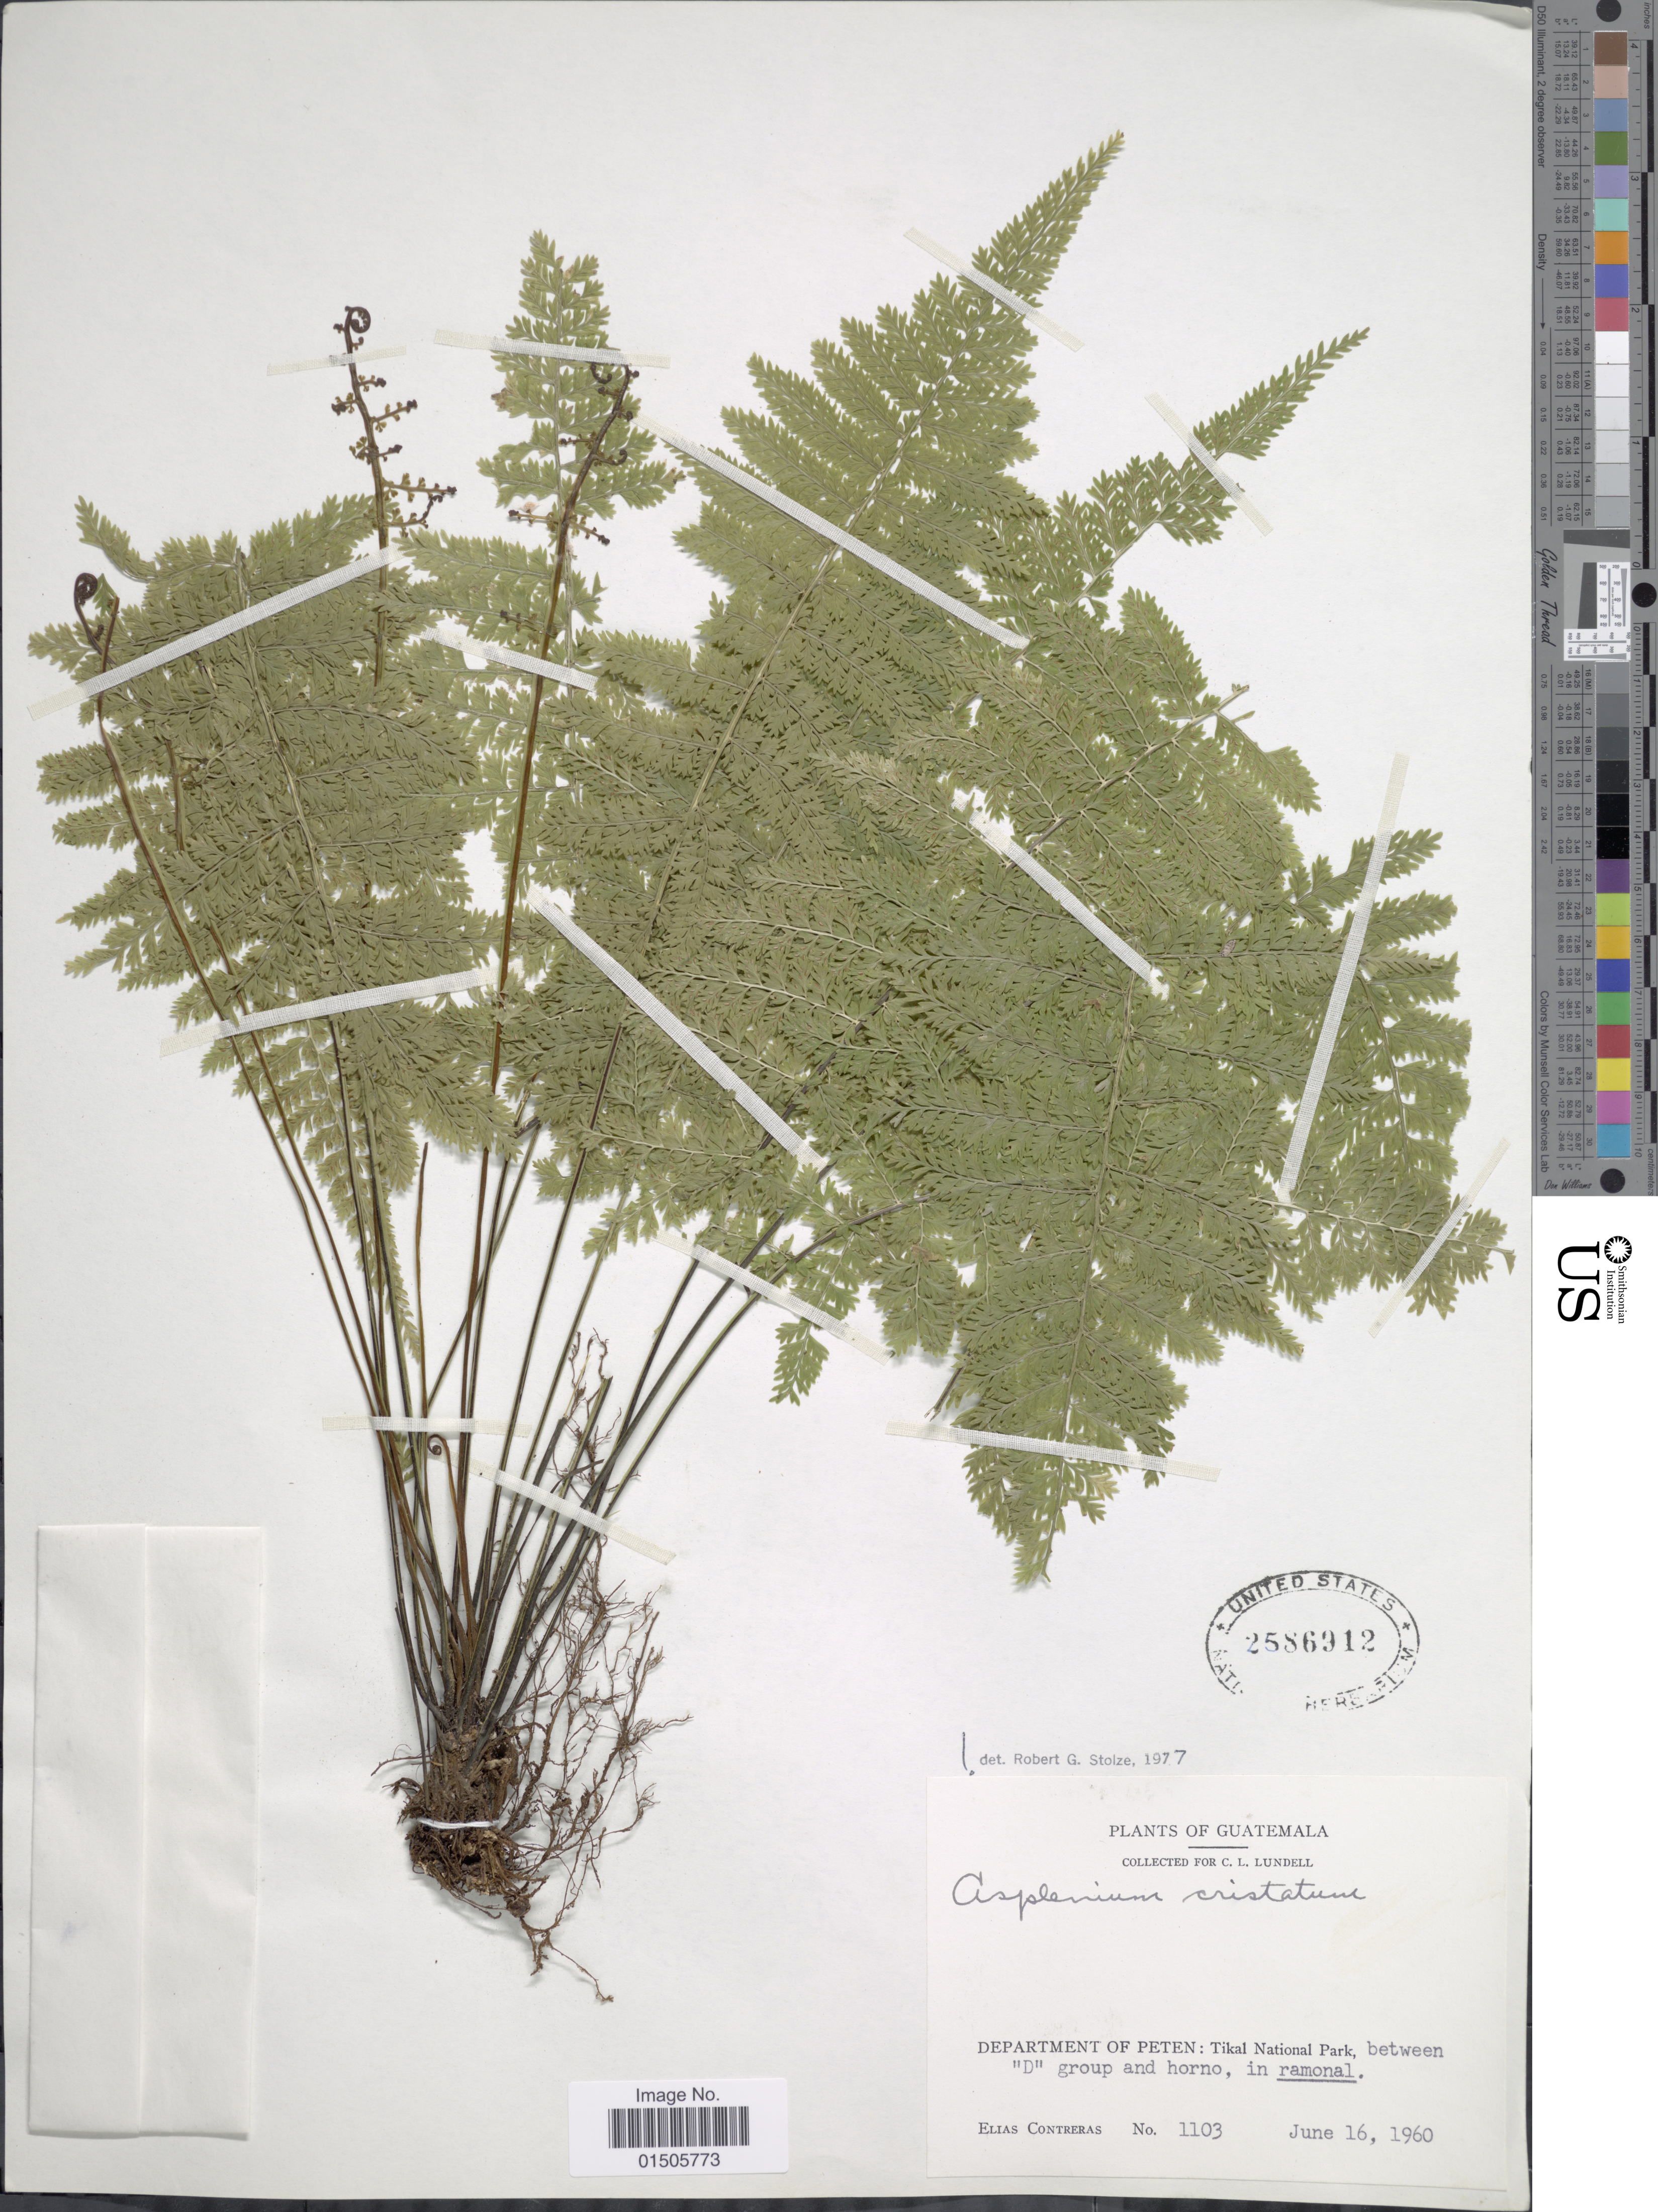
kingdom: Plantae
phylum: Tracheophyta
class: Polypodiopsida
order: Polypodiales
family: Aspleniaceae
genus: Asplenium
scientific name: Asplenium cristatum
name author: Lam.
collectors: E. Contreras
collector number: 1103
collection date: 1960-06-16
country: Guatemala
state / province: El Petén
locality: Tikal National Park, between "D" group and horno, in ramonal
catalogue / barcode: US 2586912